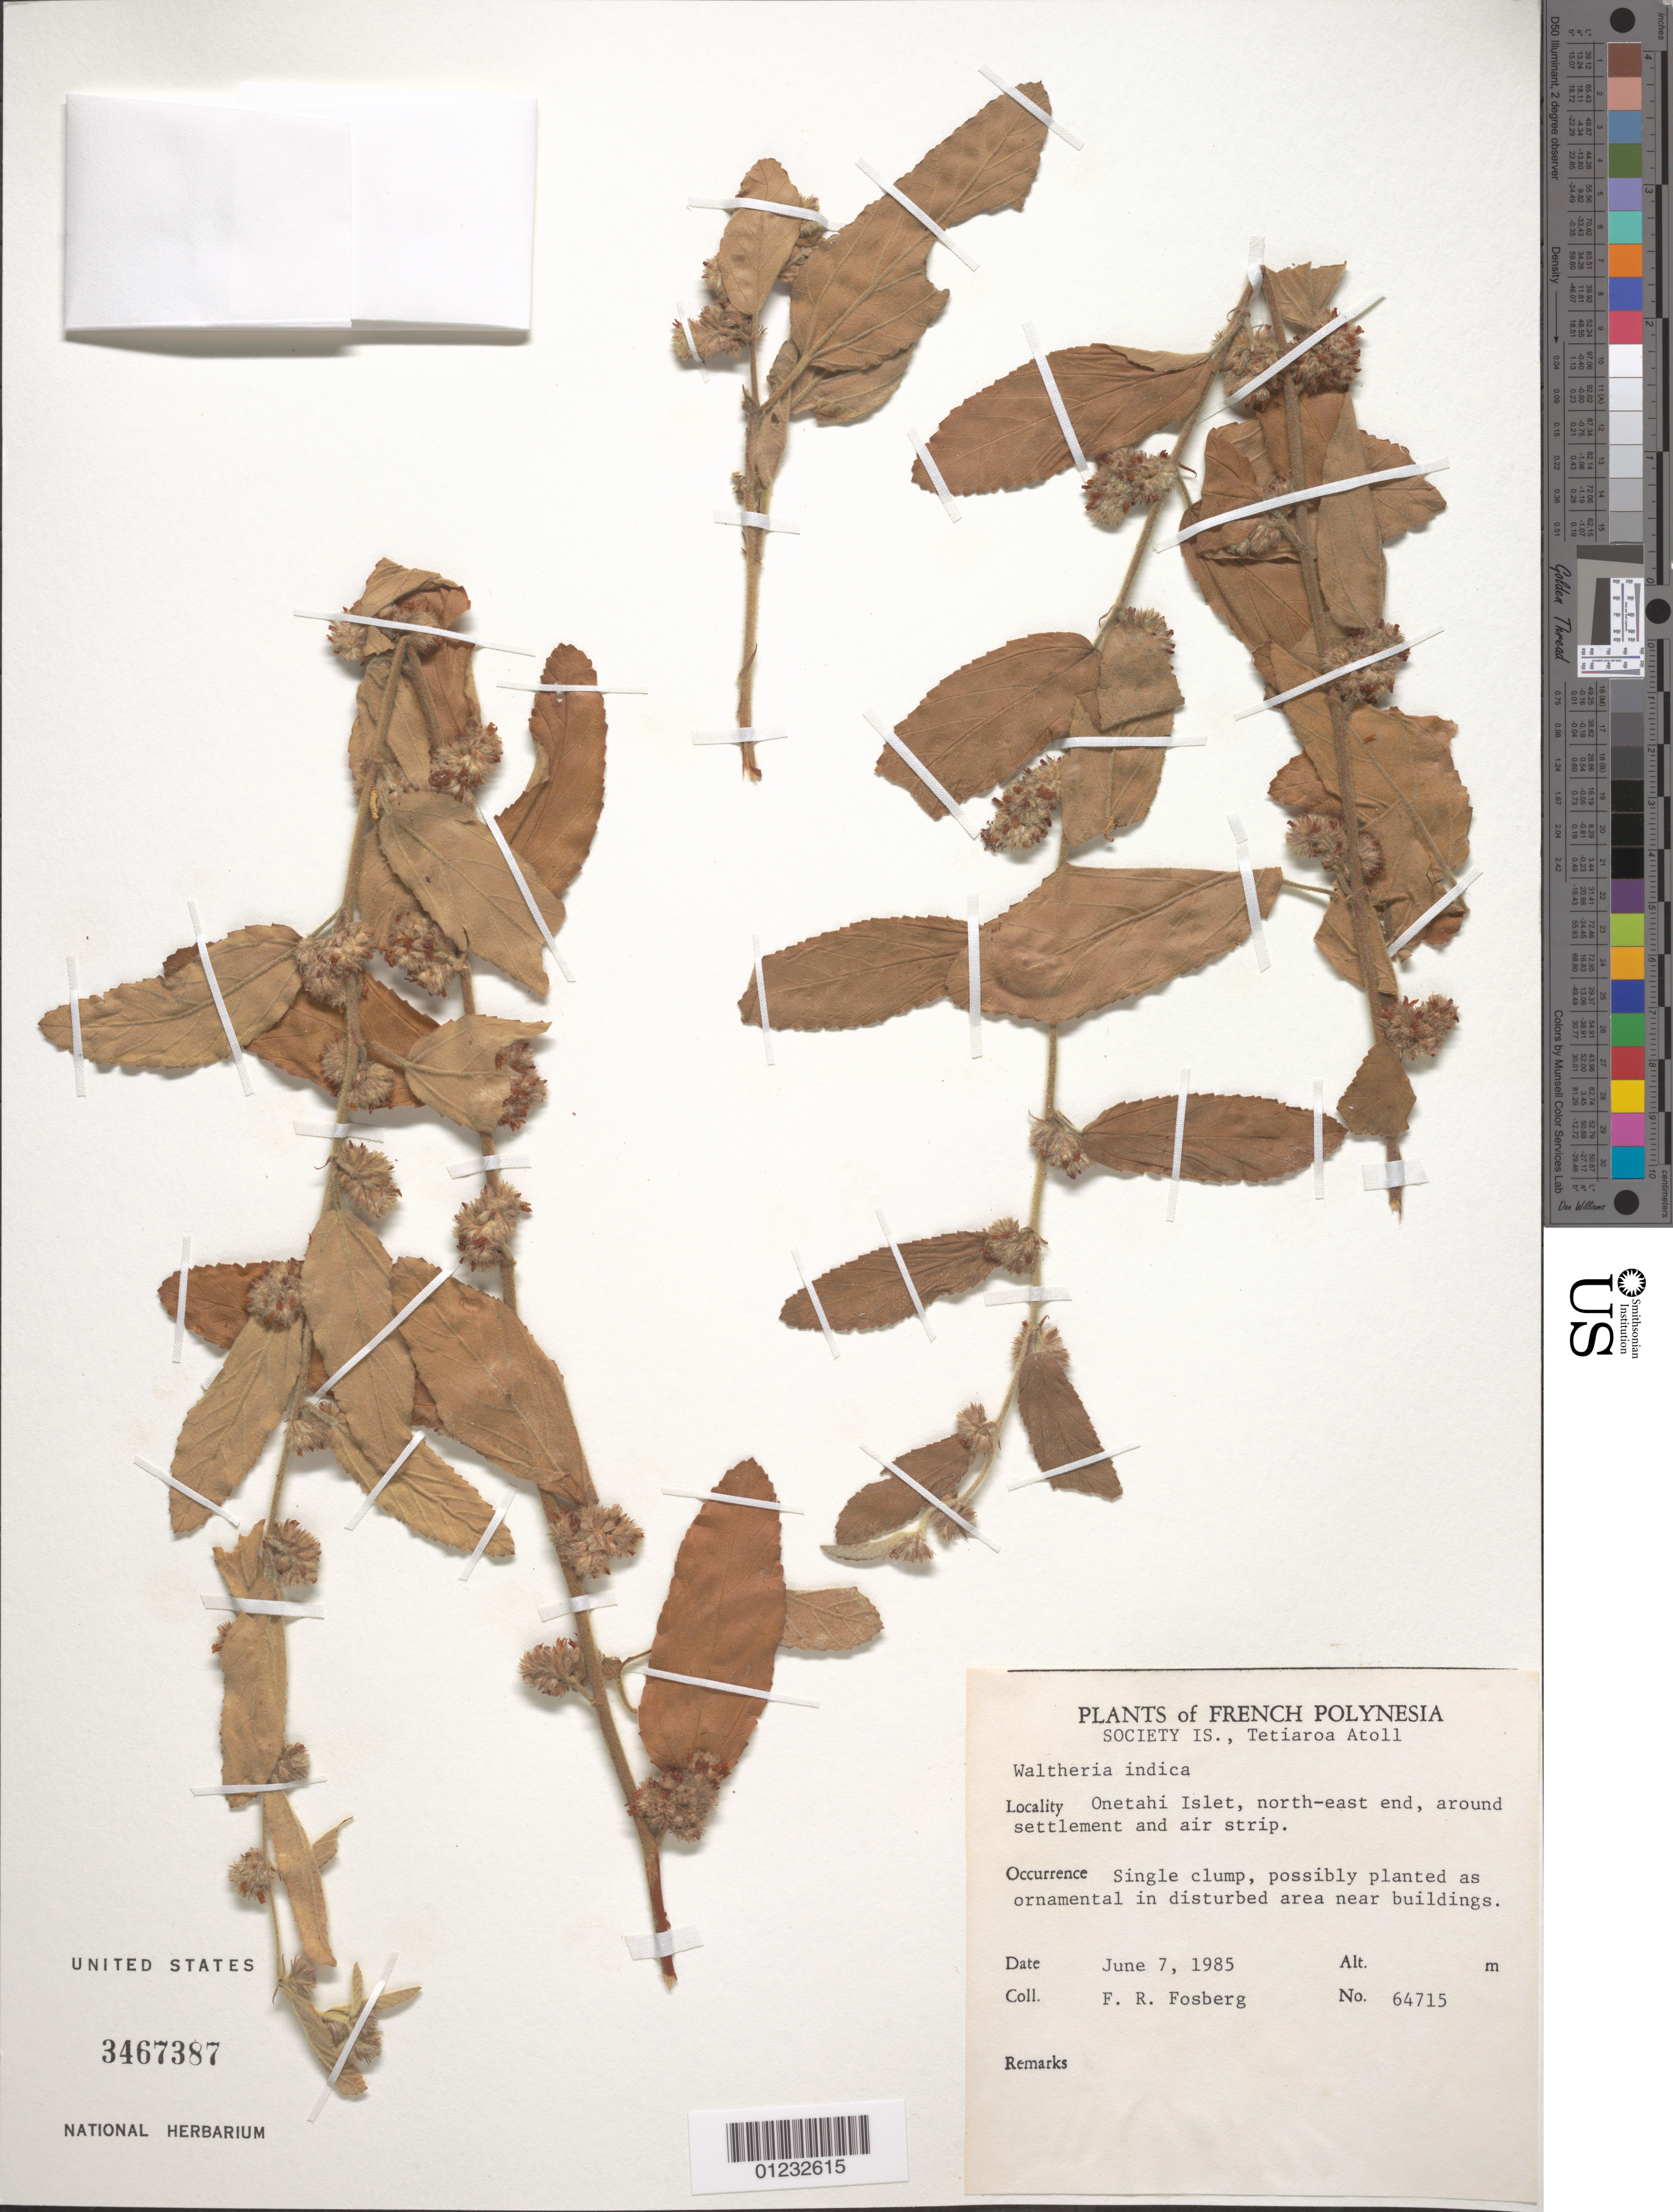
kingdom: Plantae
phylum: Tracheophyta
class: Magnoliopsida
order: Malvales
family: Malvaceae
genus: Waltheria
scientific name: Waltheria indica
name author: L.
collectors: F. R. Fosberg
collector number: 64715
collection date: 1985-06-07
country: French Polynesia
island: Tetiaroa Atoll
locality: Onetahi Islet, North-east end, around settlement and air strip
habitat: Disturbed area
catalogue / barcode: US 3467387